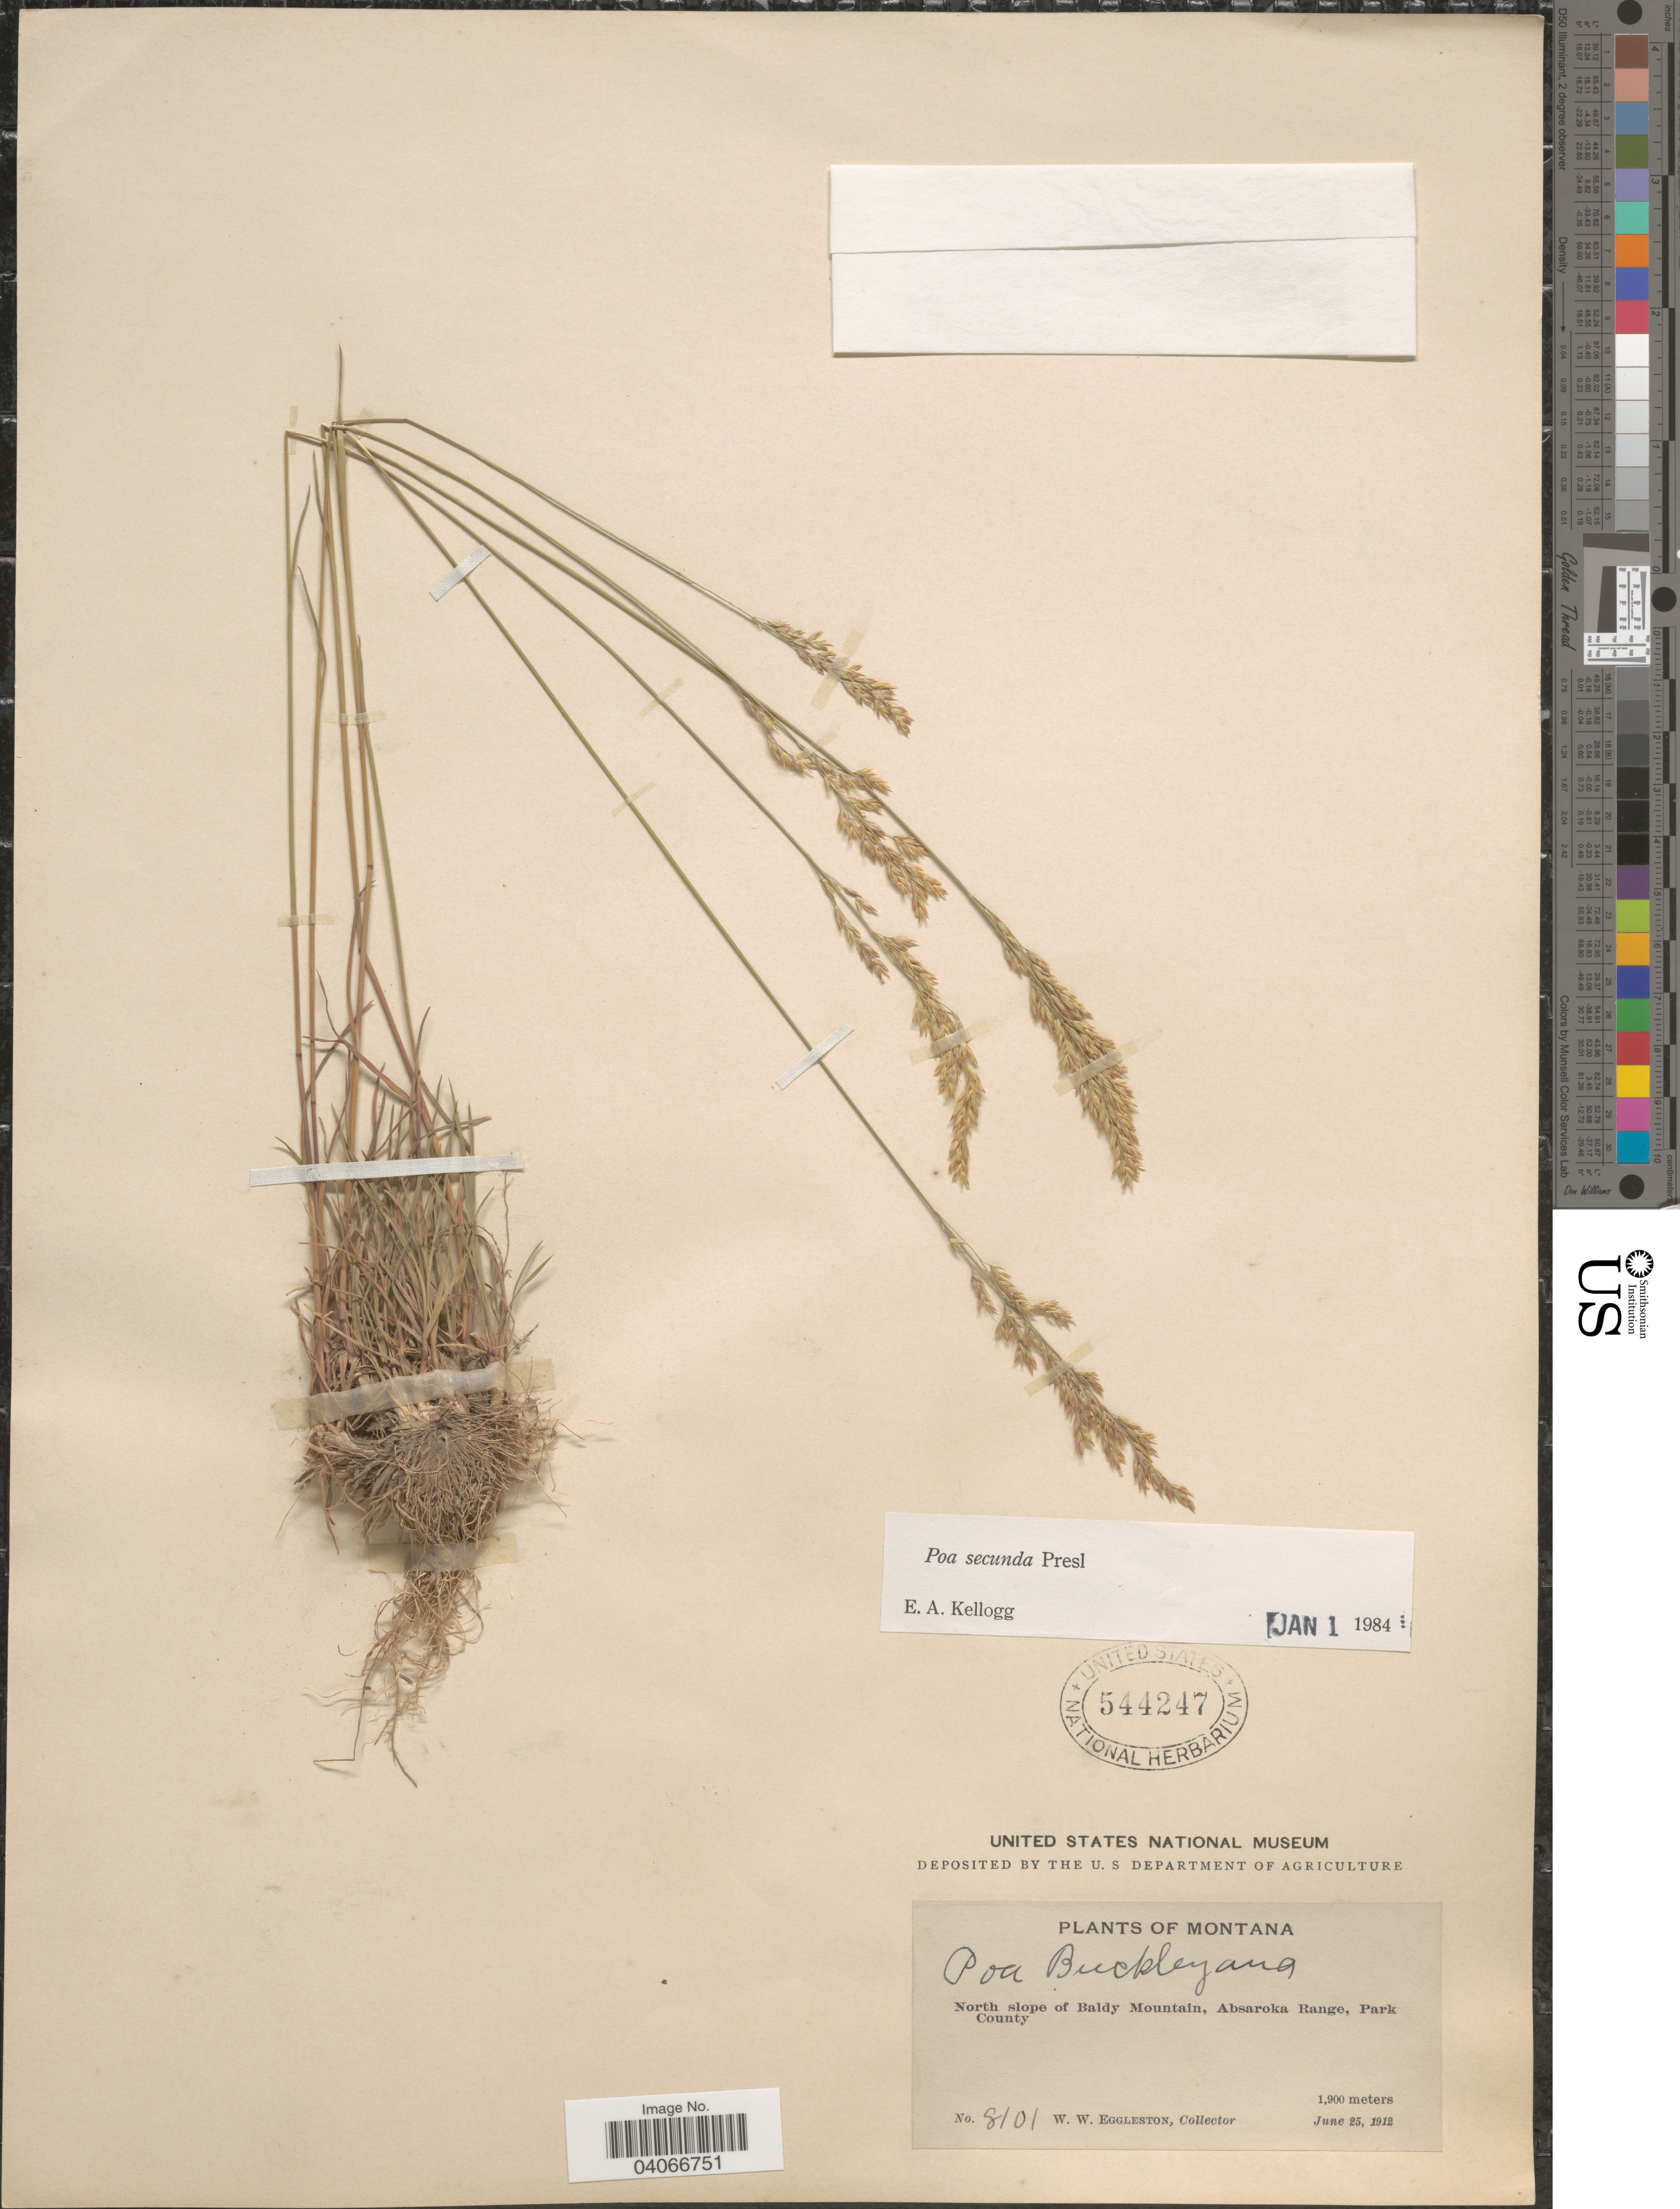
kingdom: Plantae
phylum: Tracheophyta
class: Liliopsida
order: Poales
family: Poaceae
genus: Poa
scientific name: Poa secunda subsp. secunda var. scabrella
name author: (Thurb.) Soreng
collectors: W. W. Eggleston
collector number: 8101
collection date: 1912-06-25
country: United States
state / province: Montana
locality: North slope of Baldy Mountain, Absaroka Range, Park County.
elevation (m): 1900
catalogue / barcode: US 544247